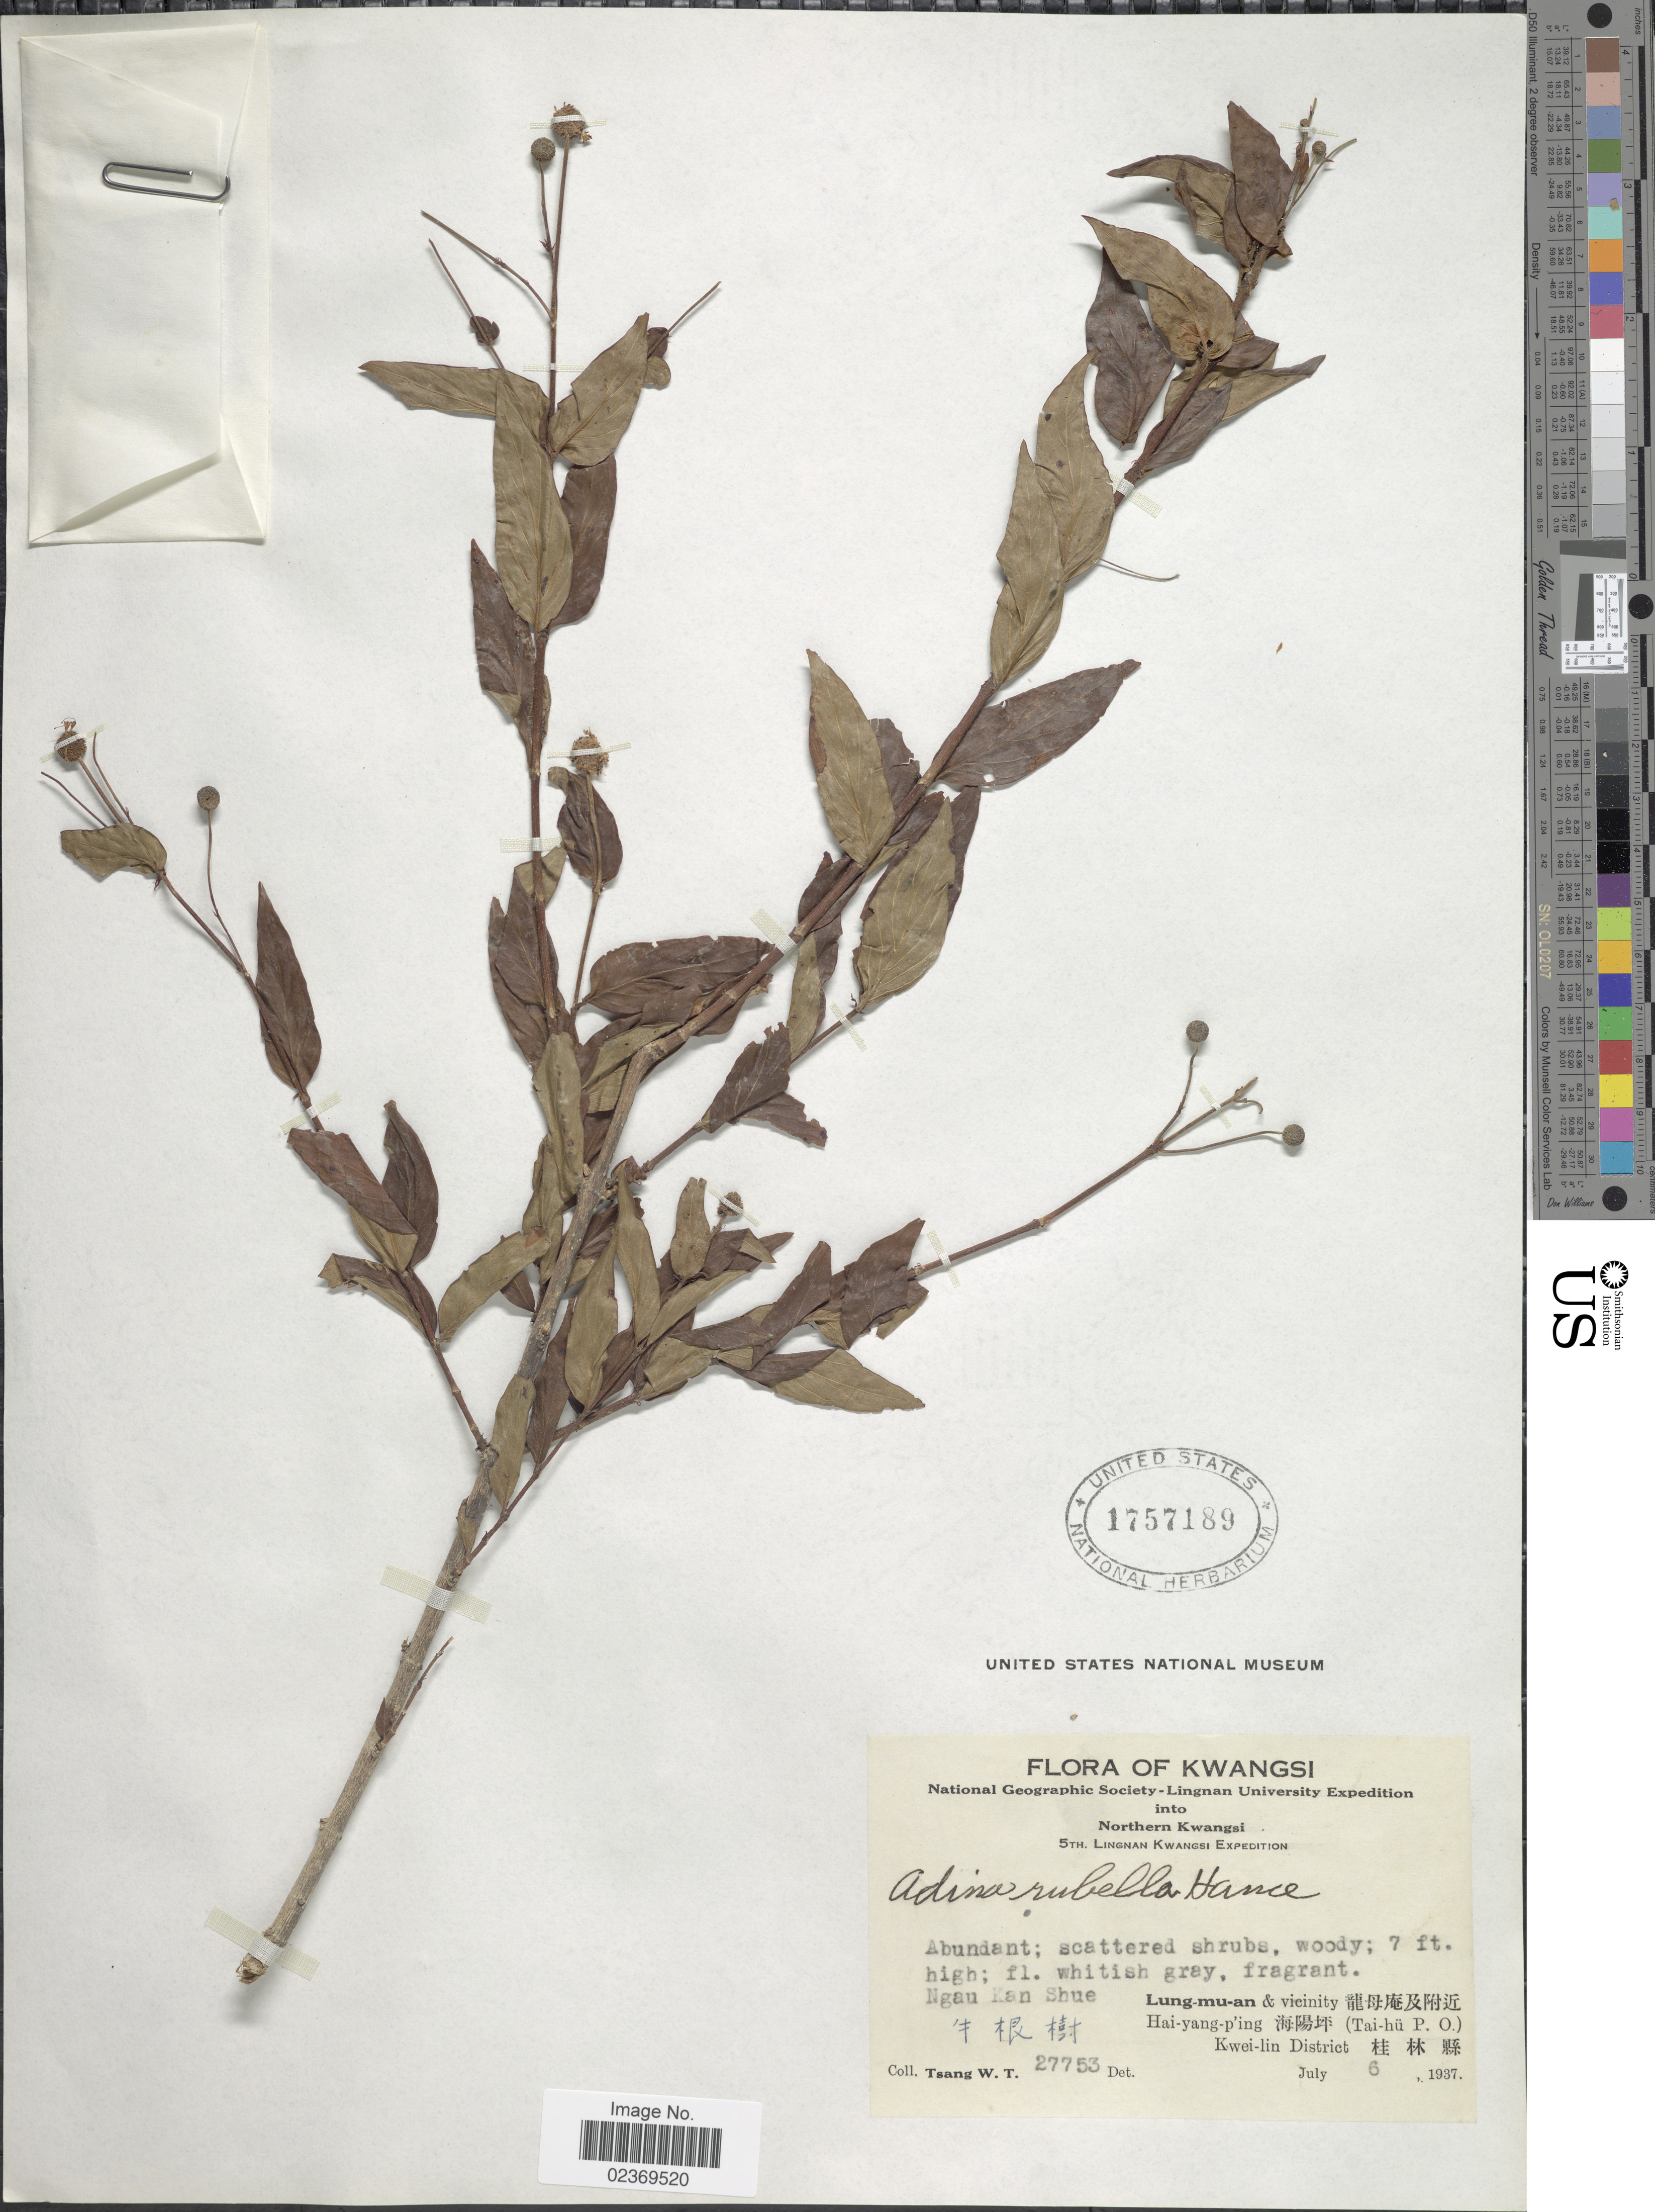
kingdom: Plantae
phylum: Tracheophyta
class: Magnoliopsida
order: Gentianales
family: Rubiaceae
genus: Adina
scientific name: Adina rubella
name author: Hance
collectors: W. T. Tsang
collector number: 27753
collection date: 1937-07-06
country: China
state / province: Guangxi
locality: Northern Kwangsi, Ngau Kan Shue, Lung-mu-an & vicinity, Hai-yang-p'ing (Tai-hu P.O.), Kwei-lin District.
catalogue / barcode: US 1757189